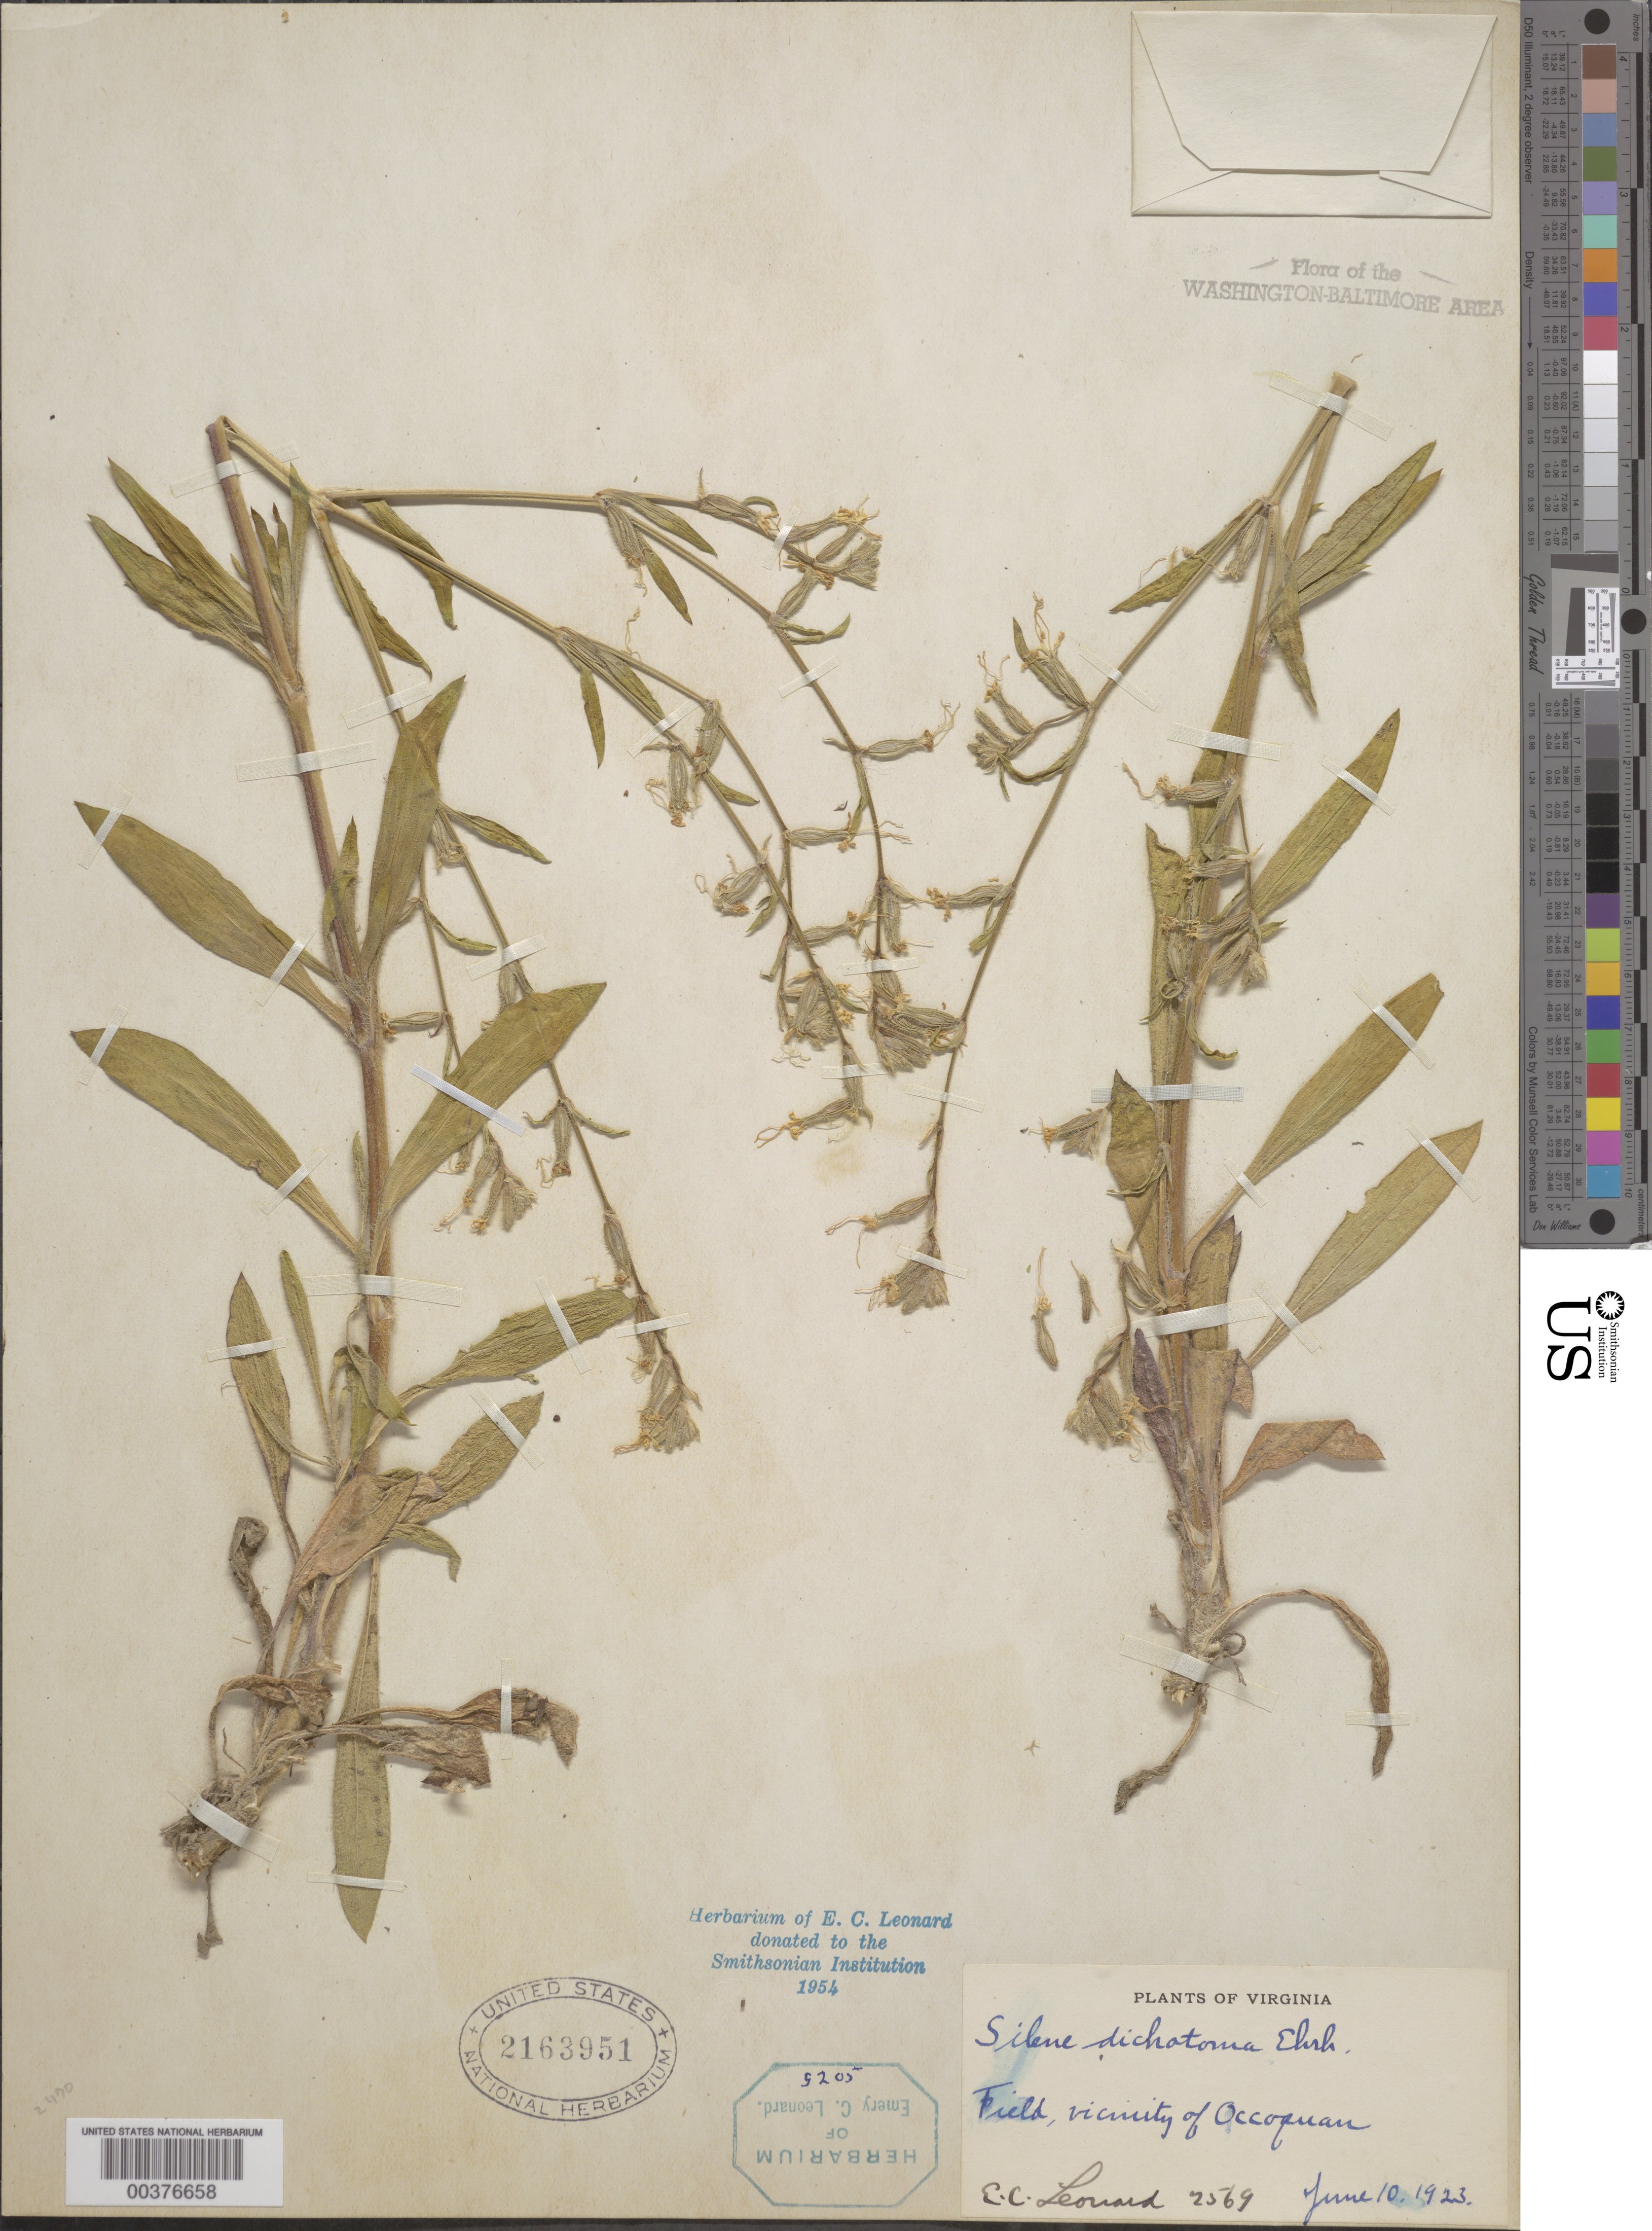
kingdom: Plantae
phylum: Tracheophyta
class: Magnoliopsida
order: Caryophyllales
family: Caryophyllaceae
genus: Silene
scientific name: Silene dichotoma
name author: Ehrh.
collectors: E. C. Leonard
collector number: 2569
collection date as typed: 10 Jun 1923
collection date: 1923-06-10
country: United States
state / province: Virginia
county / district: Prince William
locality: Occoquan vicinity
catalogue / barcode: US 2163951